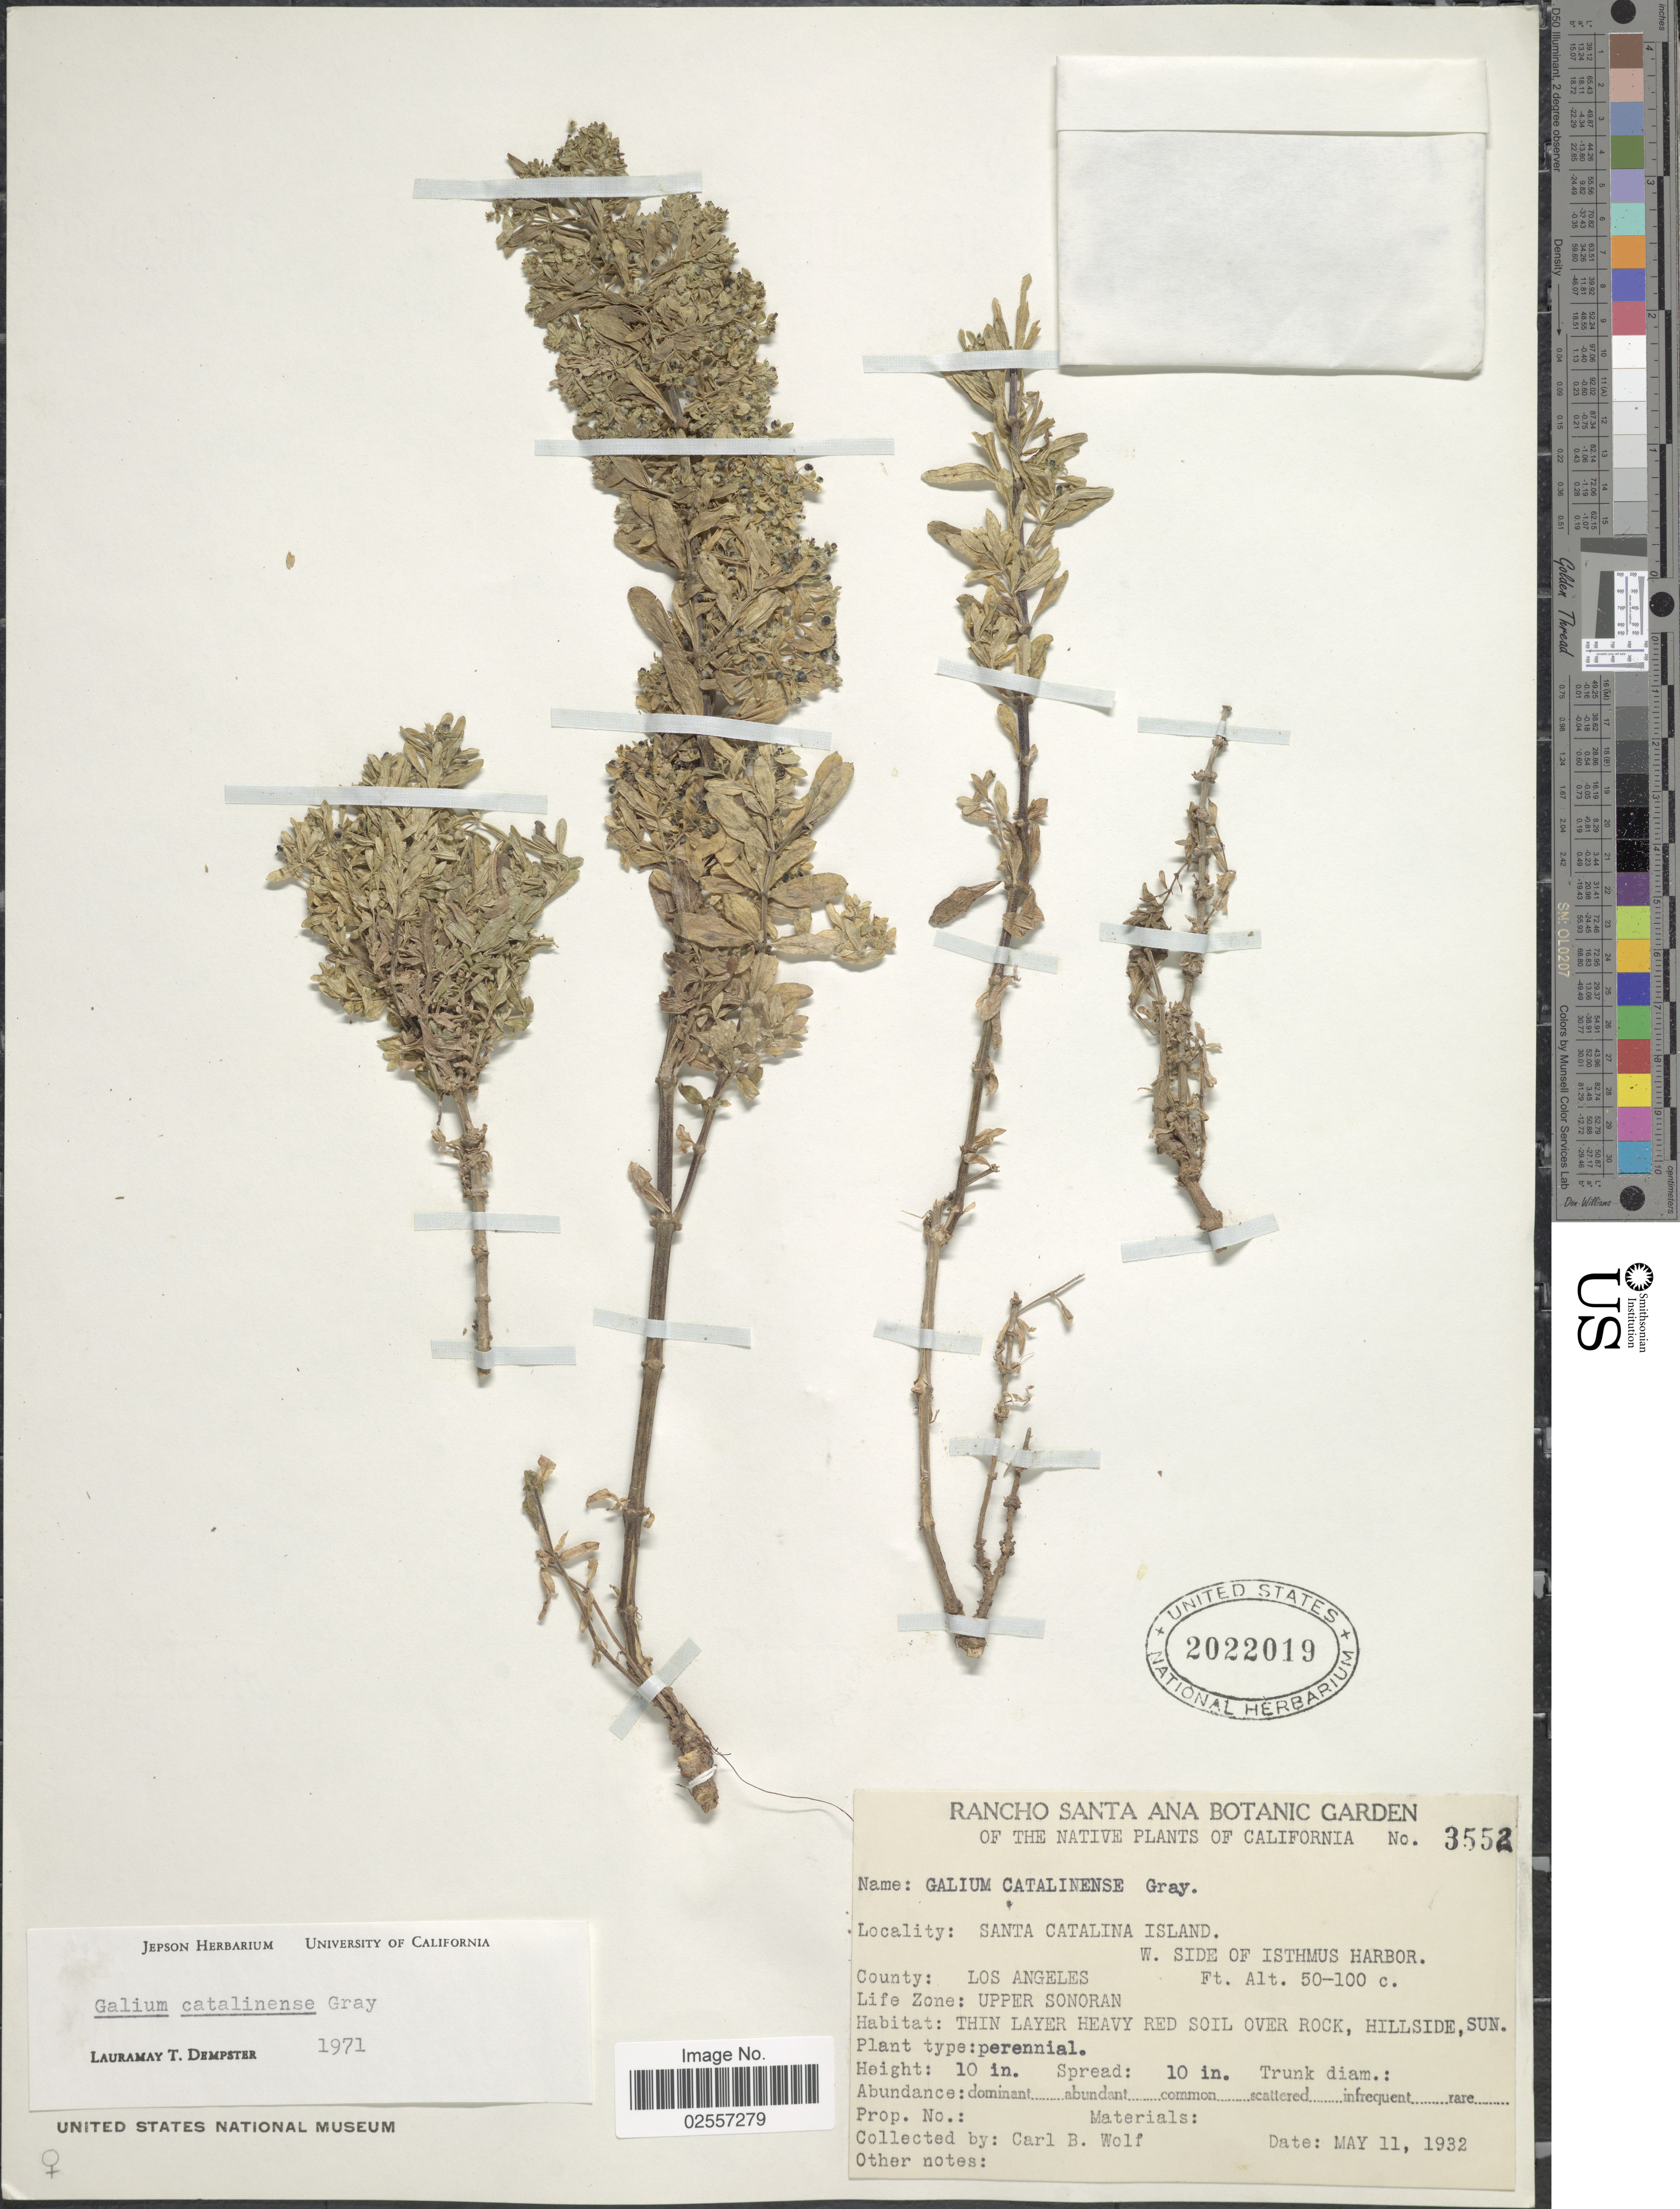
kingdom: Plantae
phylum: Tracheophyta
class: Magnoliopsida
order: Gentianales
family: Rubiaceae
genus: Galium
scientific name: Galium catalinense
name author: A. Gray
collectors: C. B. Wolf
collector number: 3552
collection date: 1932-05-11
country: United States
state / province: California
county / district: Los Angeles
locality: County: Los Angeles. Life Zone: Upper Sonoran. Santa Catalina Island. W. side of Isthmus Harbor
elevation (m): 15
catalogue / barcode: US 2022019